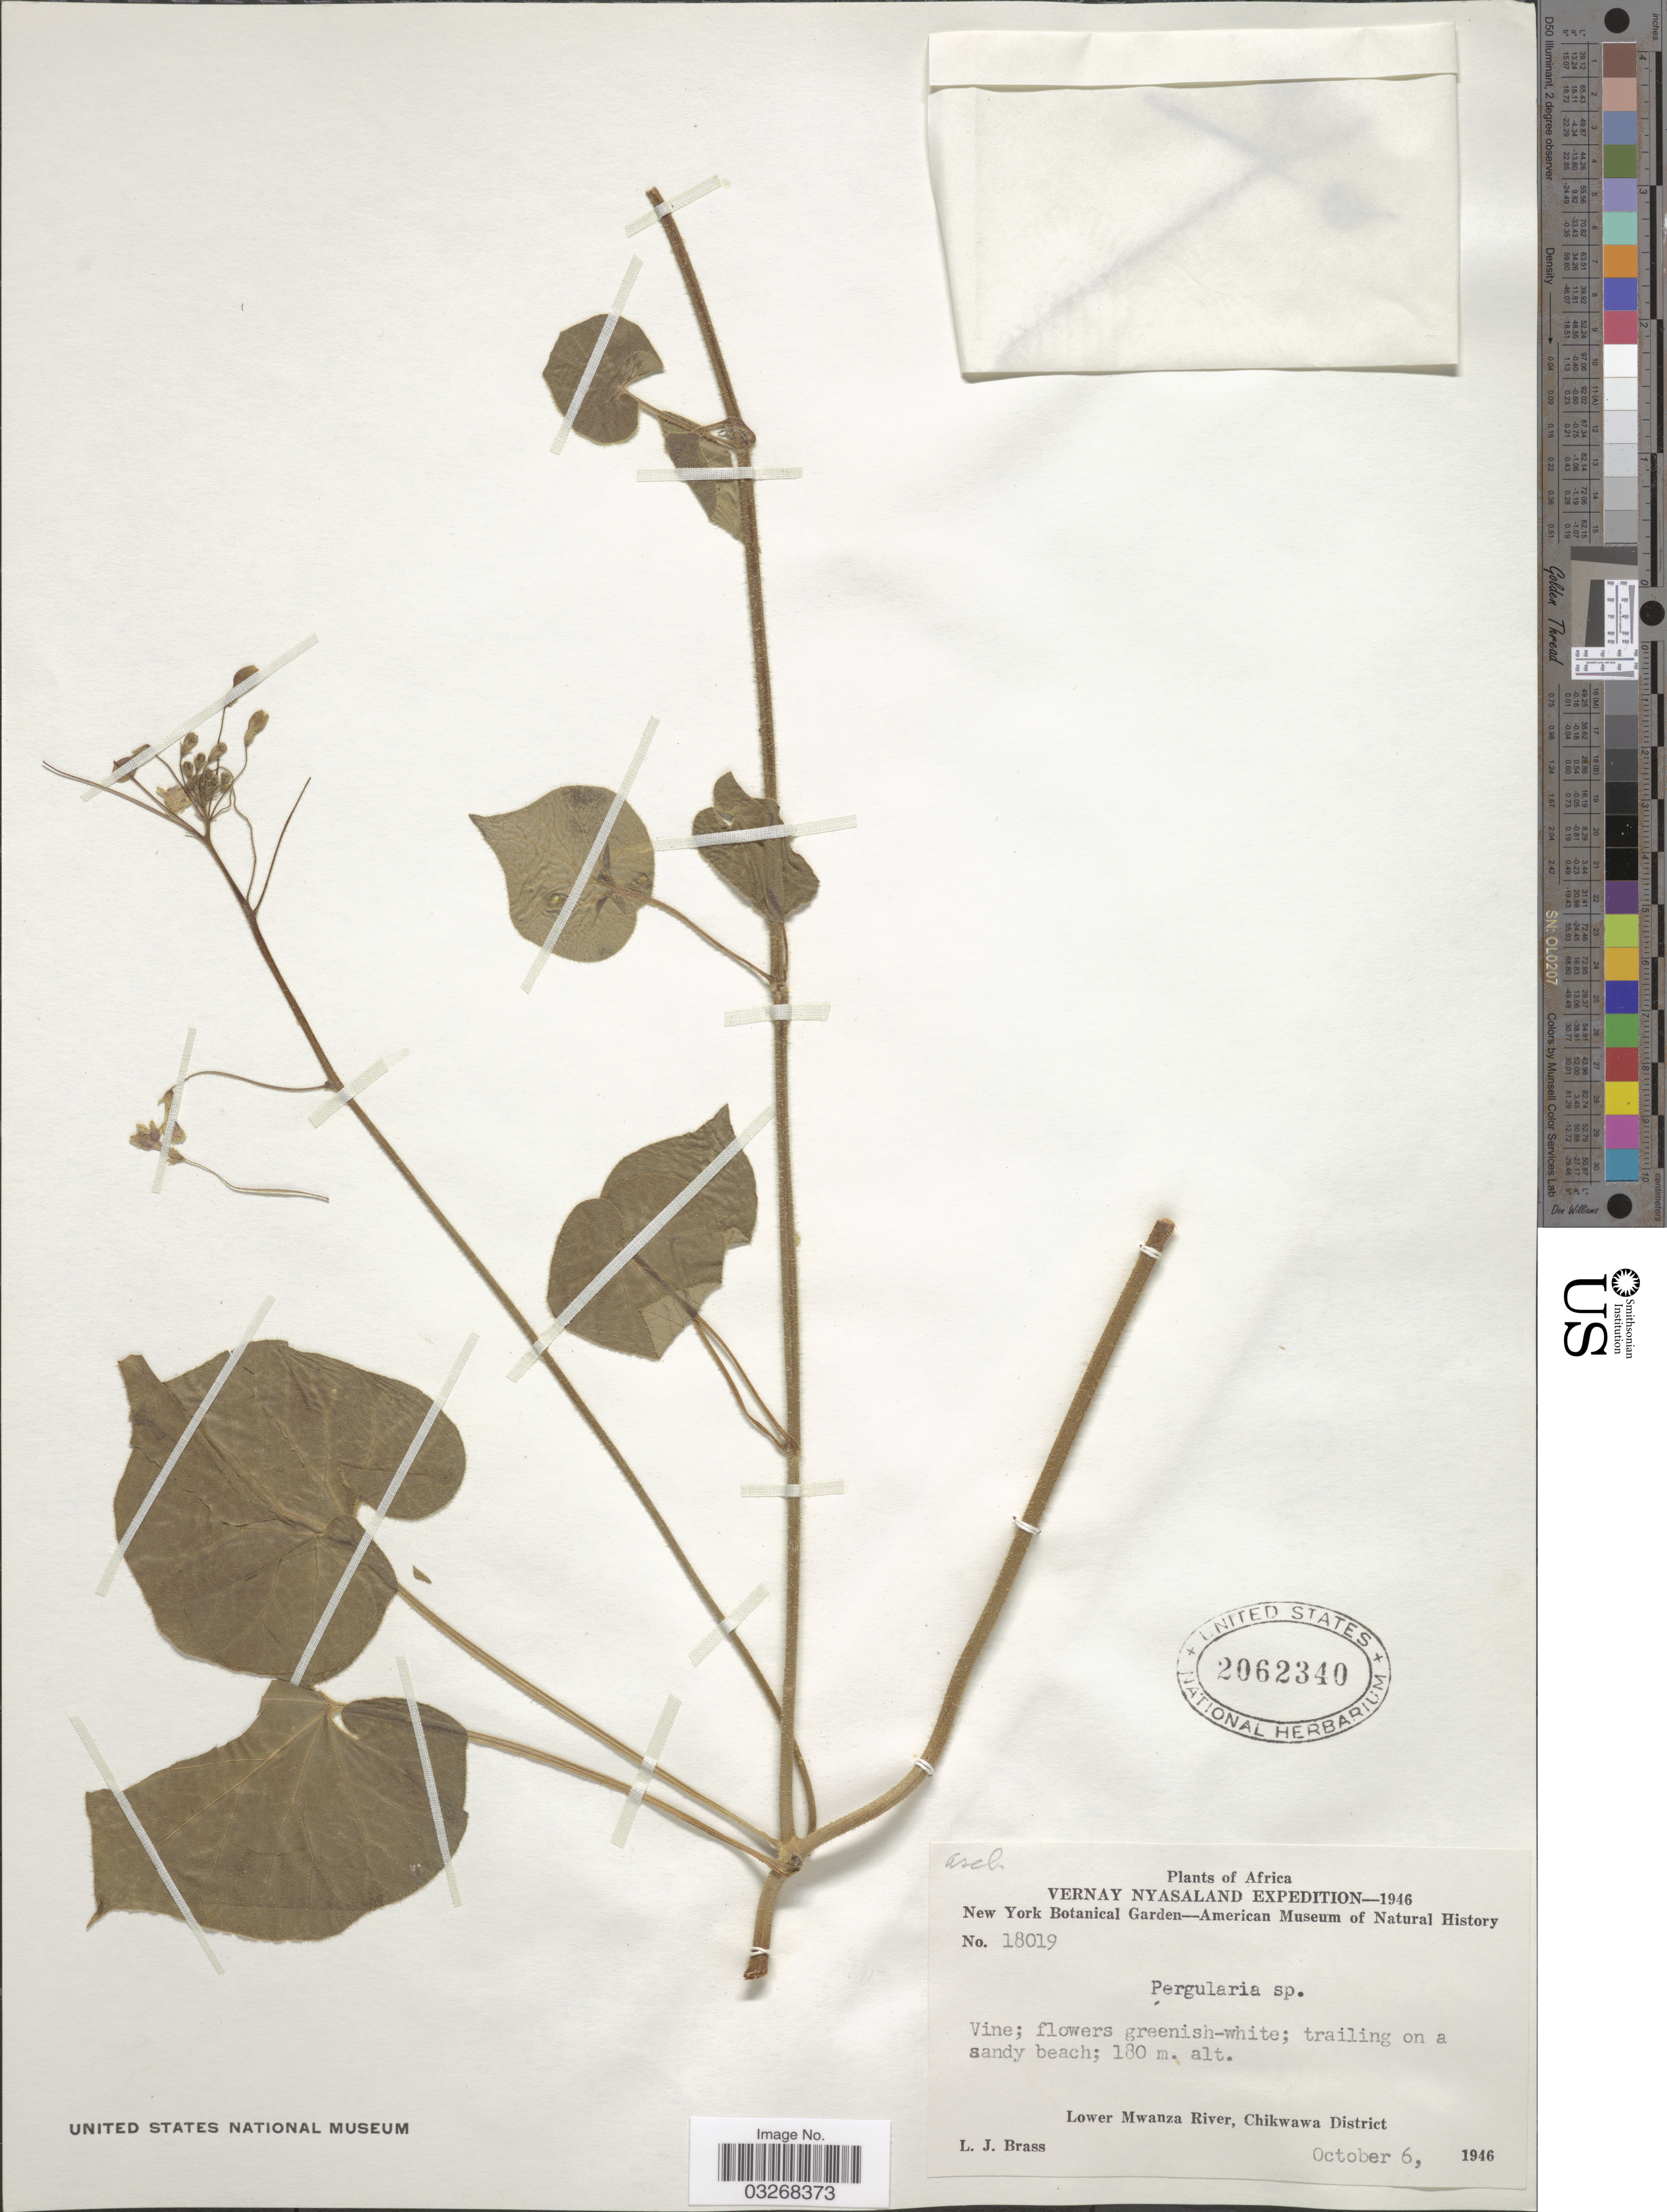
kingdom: Plantae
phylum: Tracheophyta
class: Magnoliopsida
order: Gentianales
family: Apocynaceae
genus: Telosma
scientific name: Telosma sp.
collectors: L. J. Brass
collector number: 18019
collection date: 1946-10-06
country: Malawi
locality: Vernay Nyasaland. Lower Mwanza River, Chikwawa District.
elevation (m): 180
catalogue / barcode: US 2062340